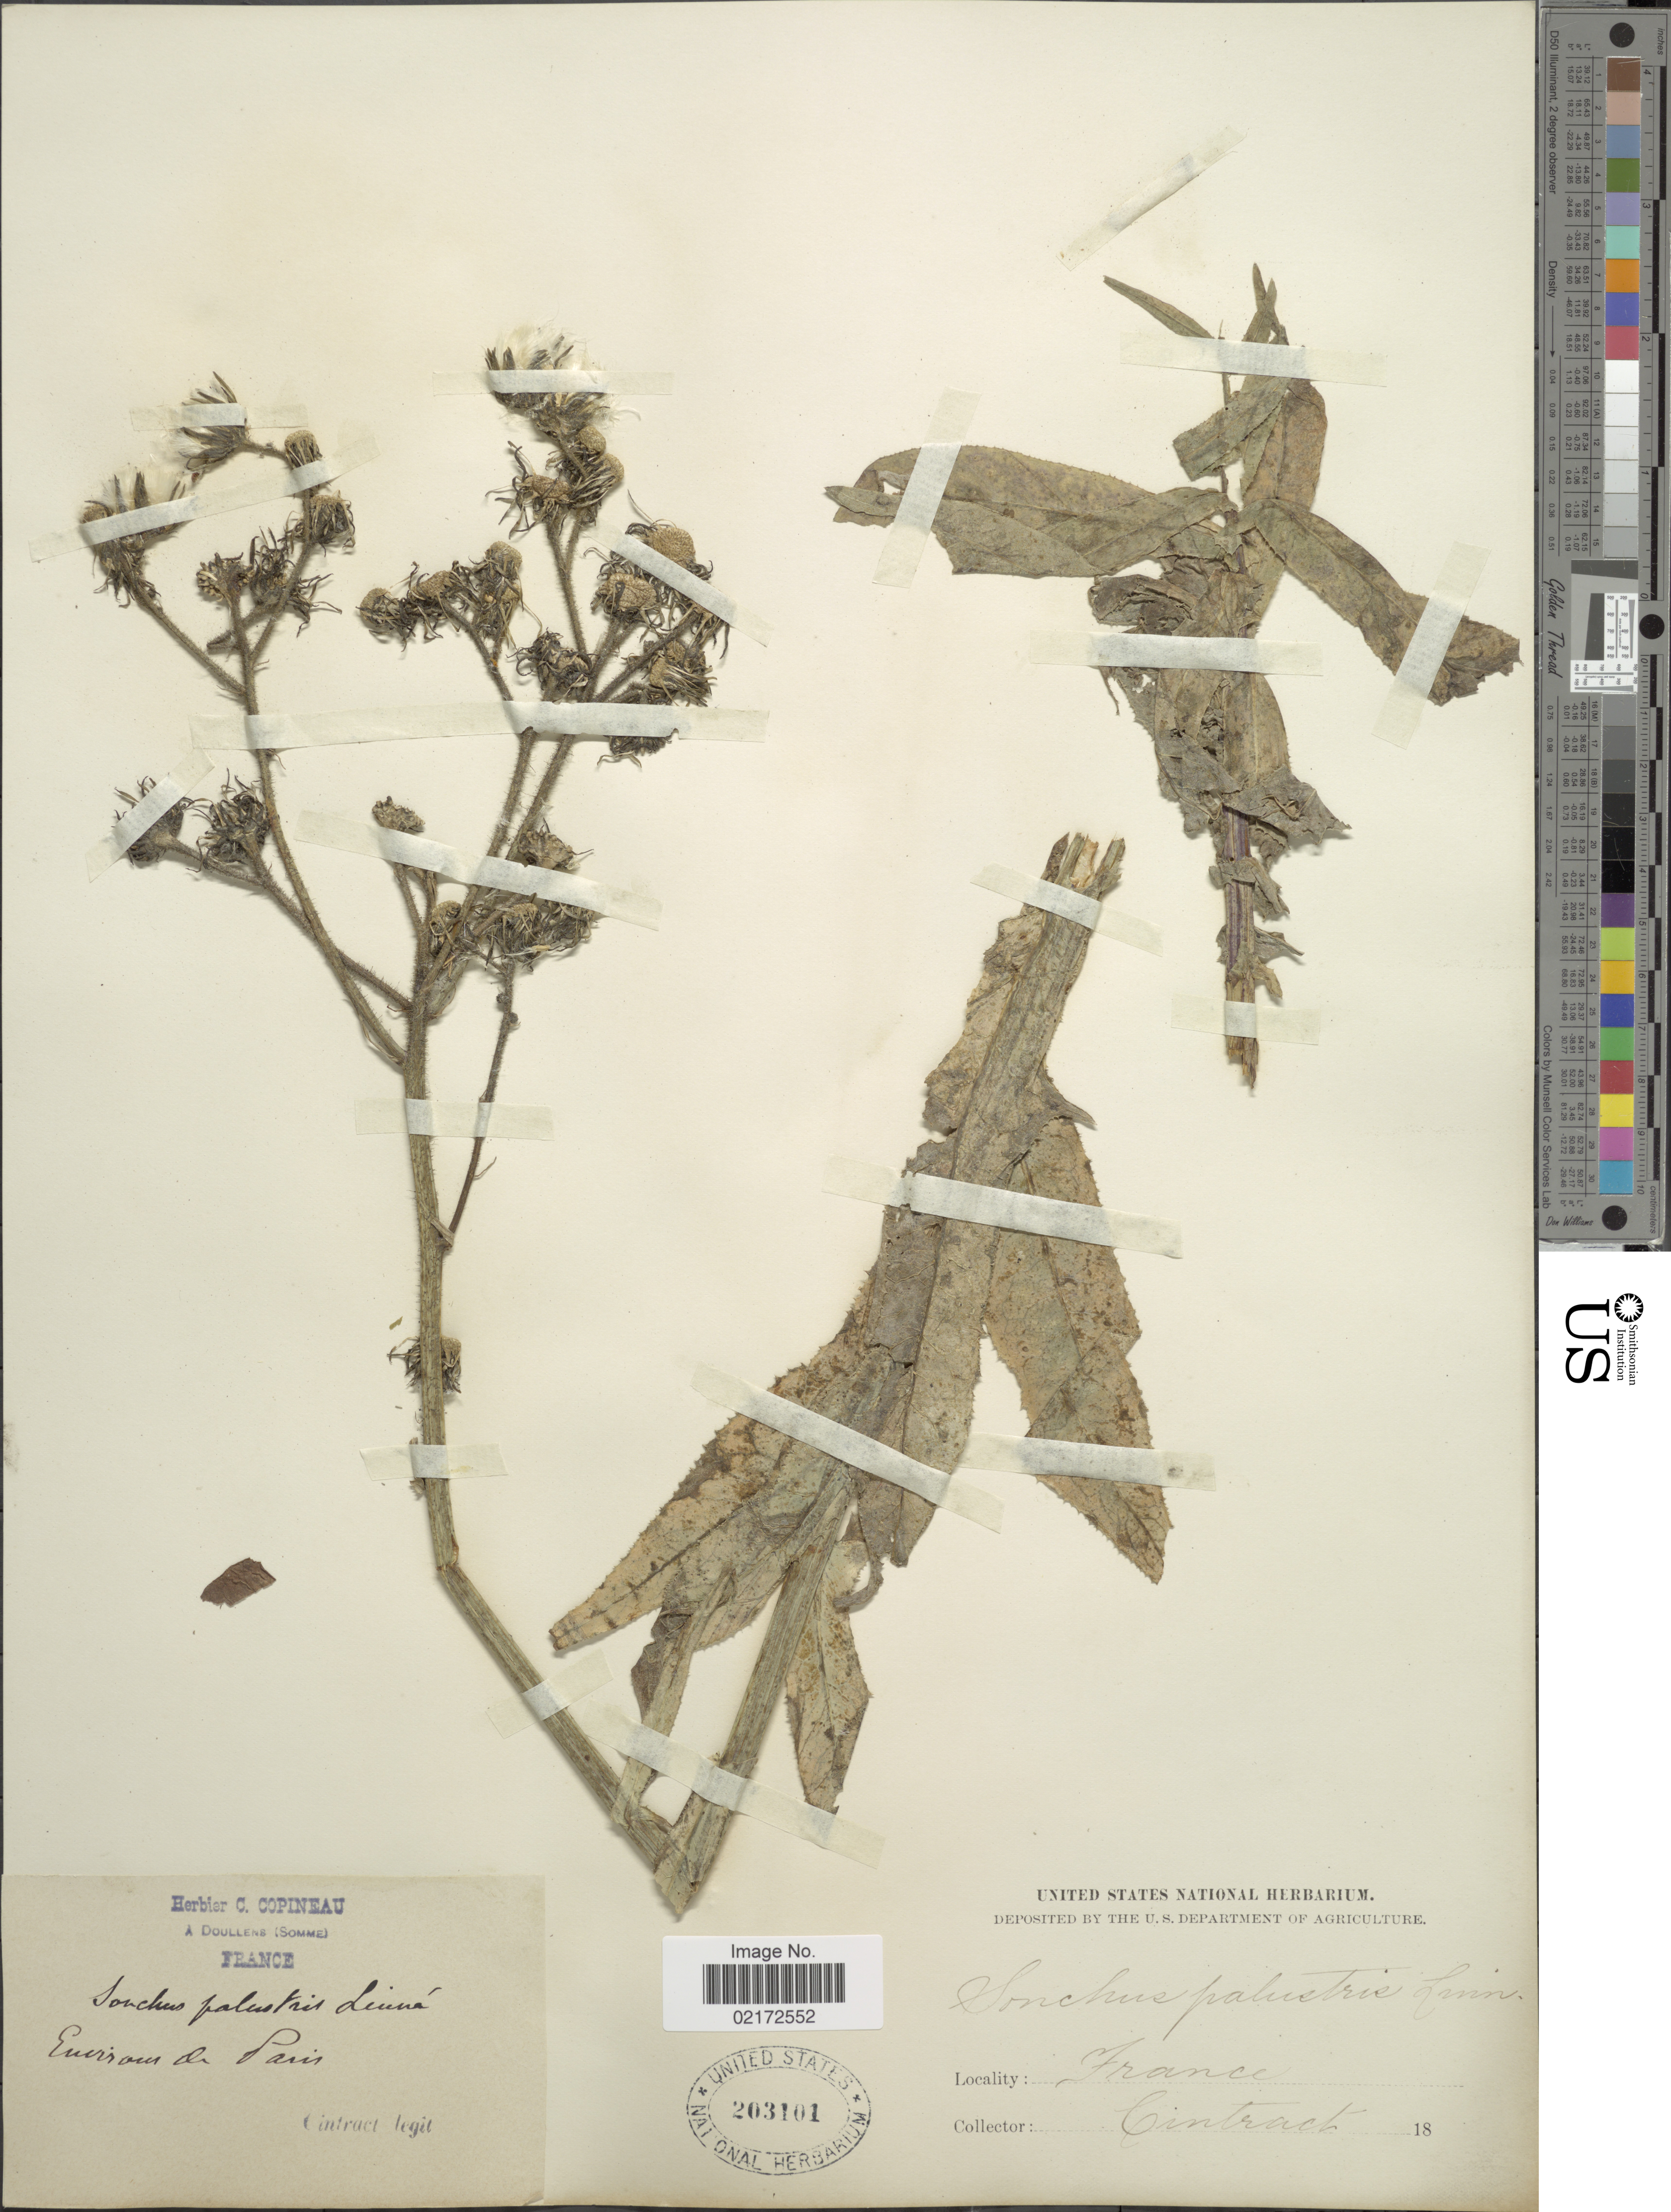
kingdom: Plantae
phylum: Tracheophyta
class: Magnoliopsida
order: Asterales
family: Asteraceae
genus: Sonchus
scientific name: Sonchus palustris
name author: L.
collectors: Cintract, --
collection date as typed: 18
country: France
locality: Environs de Paris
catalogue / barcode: US 203101